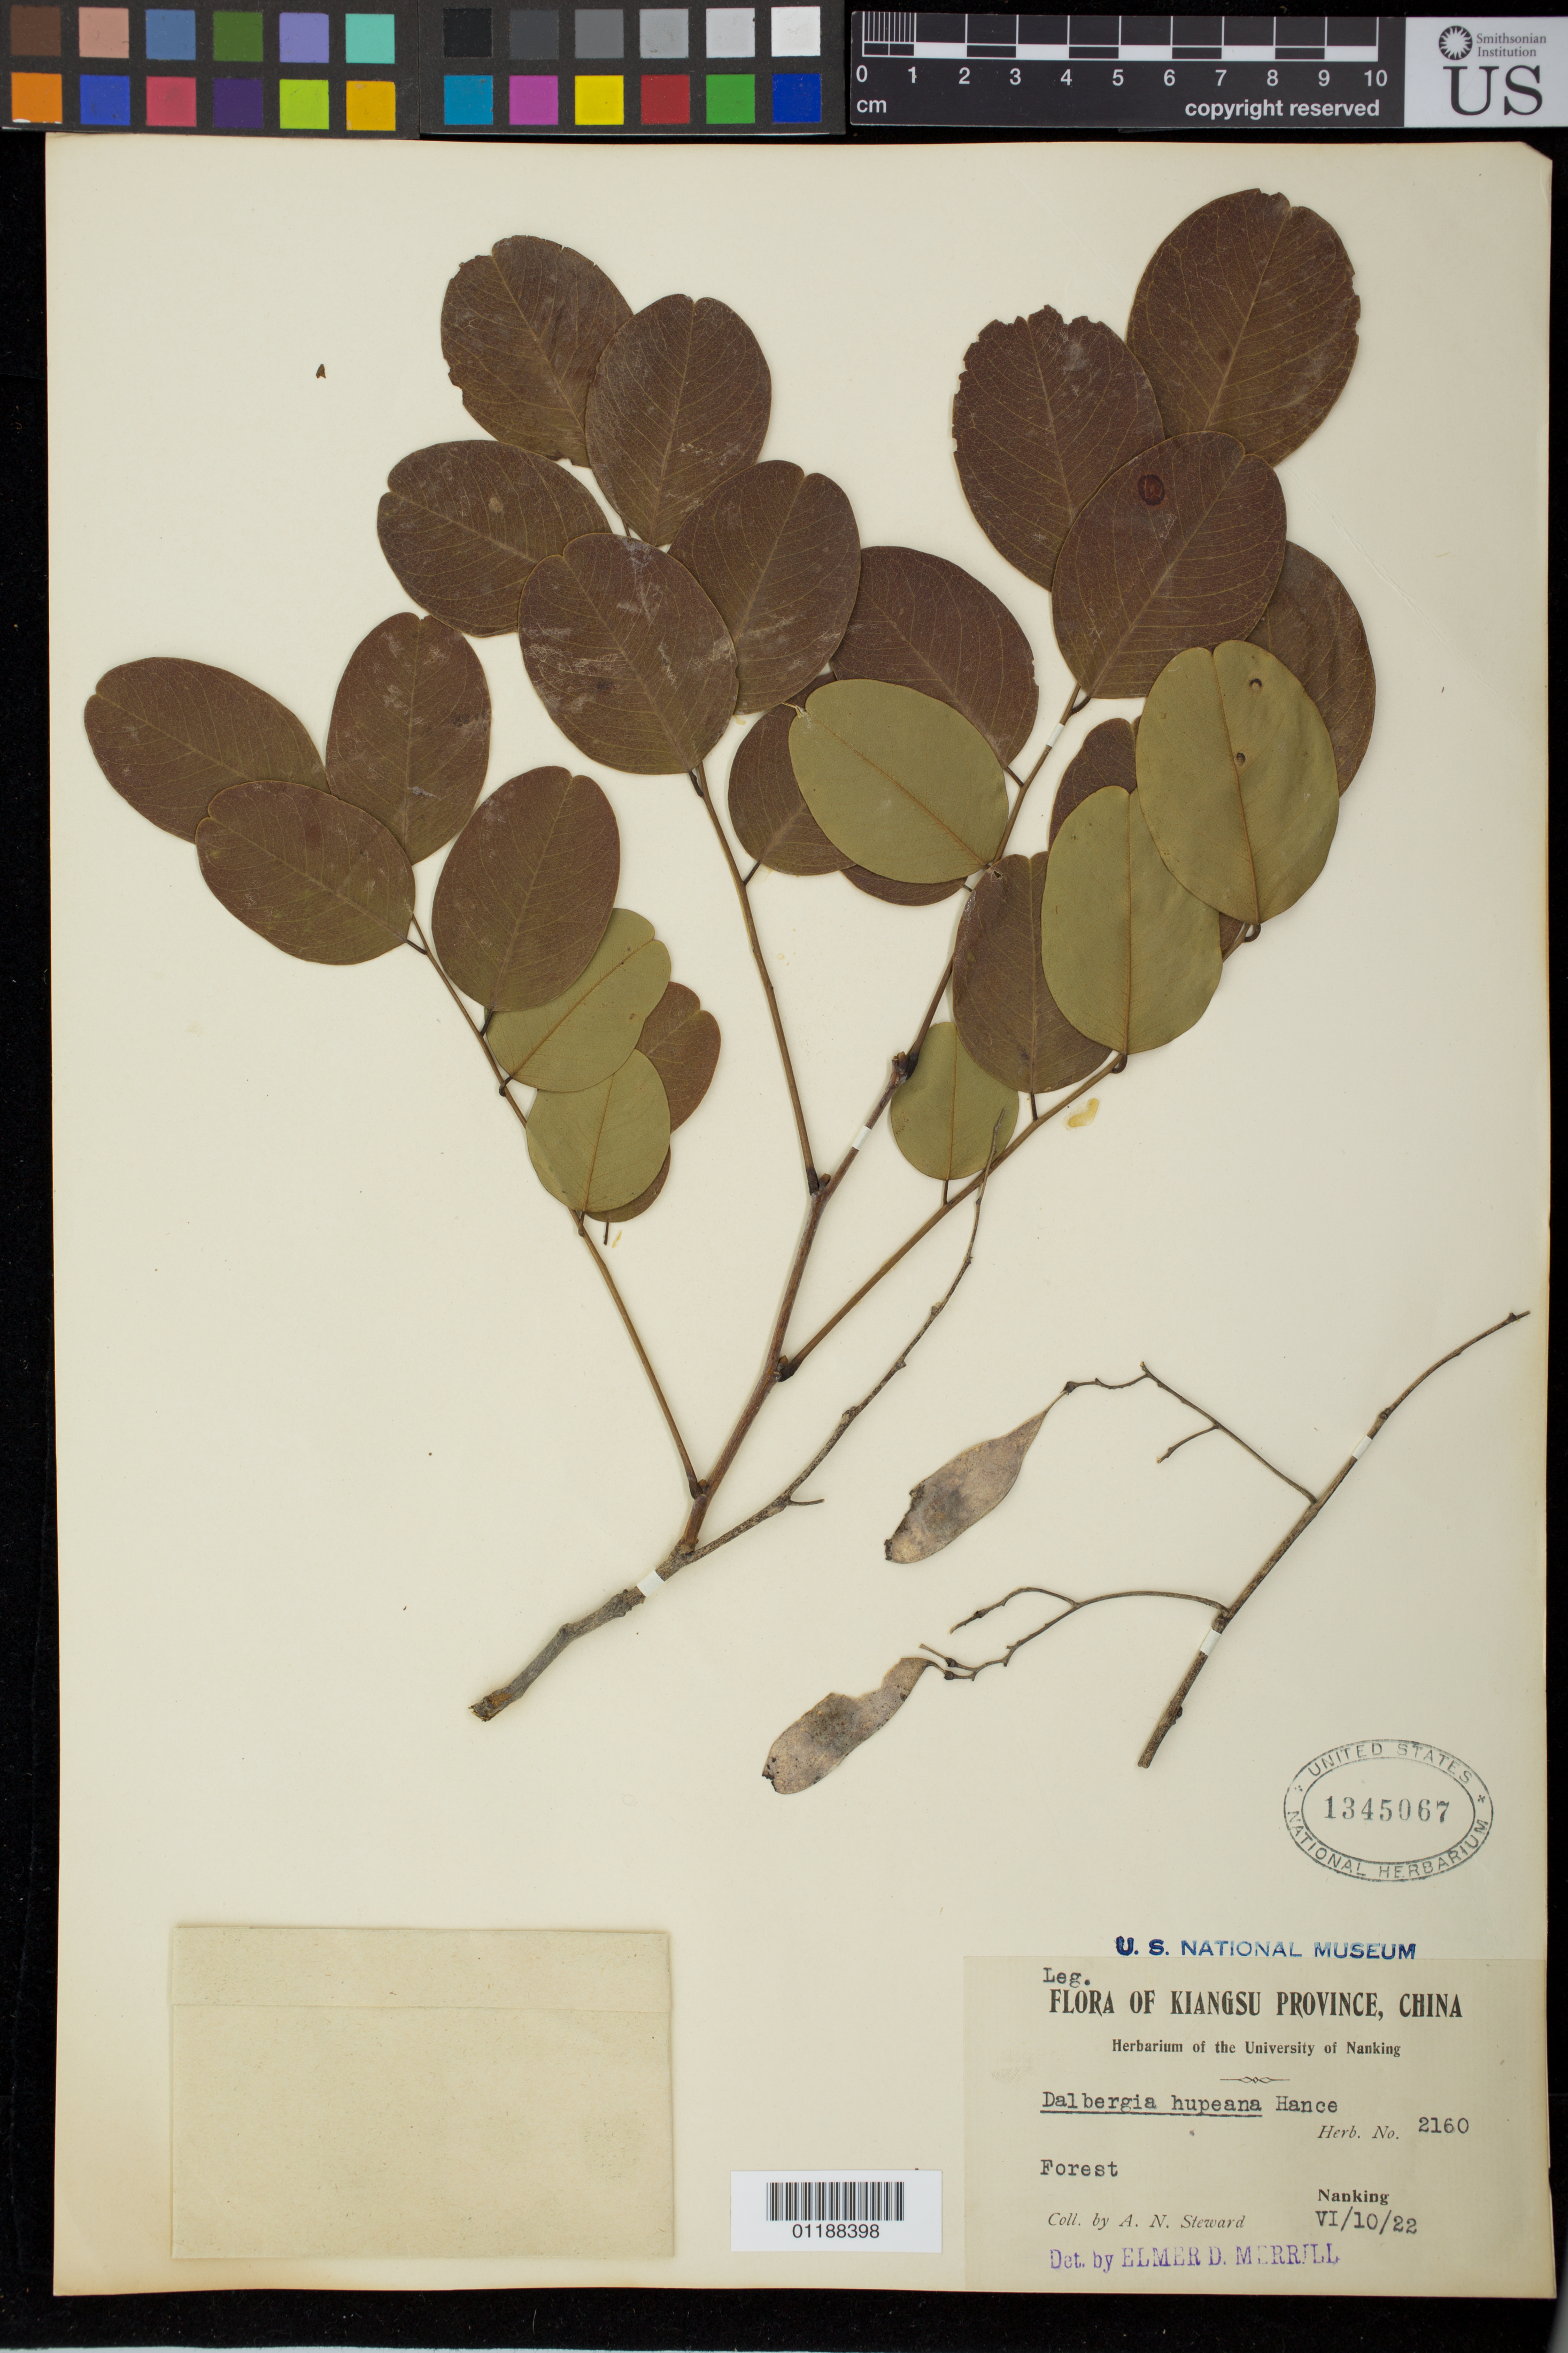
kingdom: Plantae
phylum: Tracheophyta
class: Magnoliopsida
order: Fabales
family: Fabaceae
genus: Dalbergia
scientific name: Dalbergia hupeana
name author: Hance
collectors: A. Steward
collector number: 2160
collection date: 1922-06-10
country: China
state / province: Jiangsu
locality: Nanking, Forest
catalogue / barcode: US 1345067